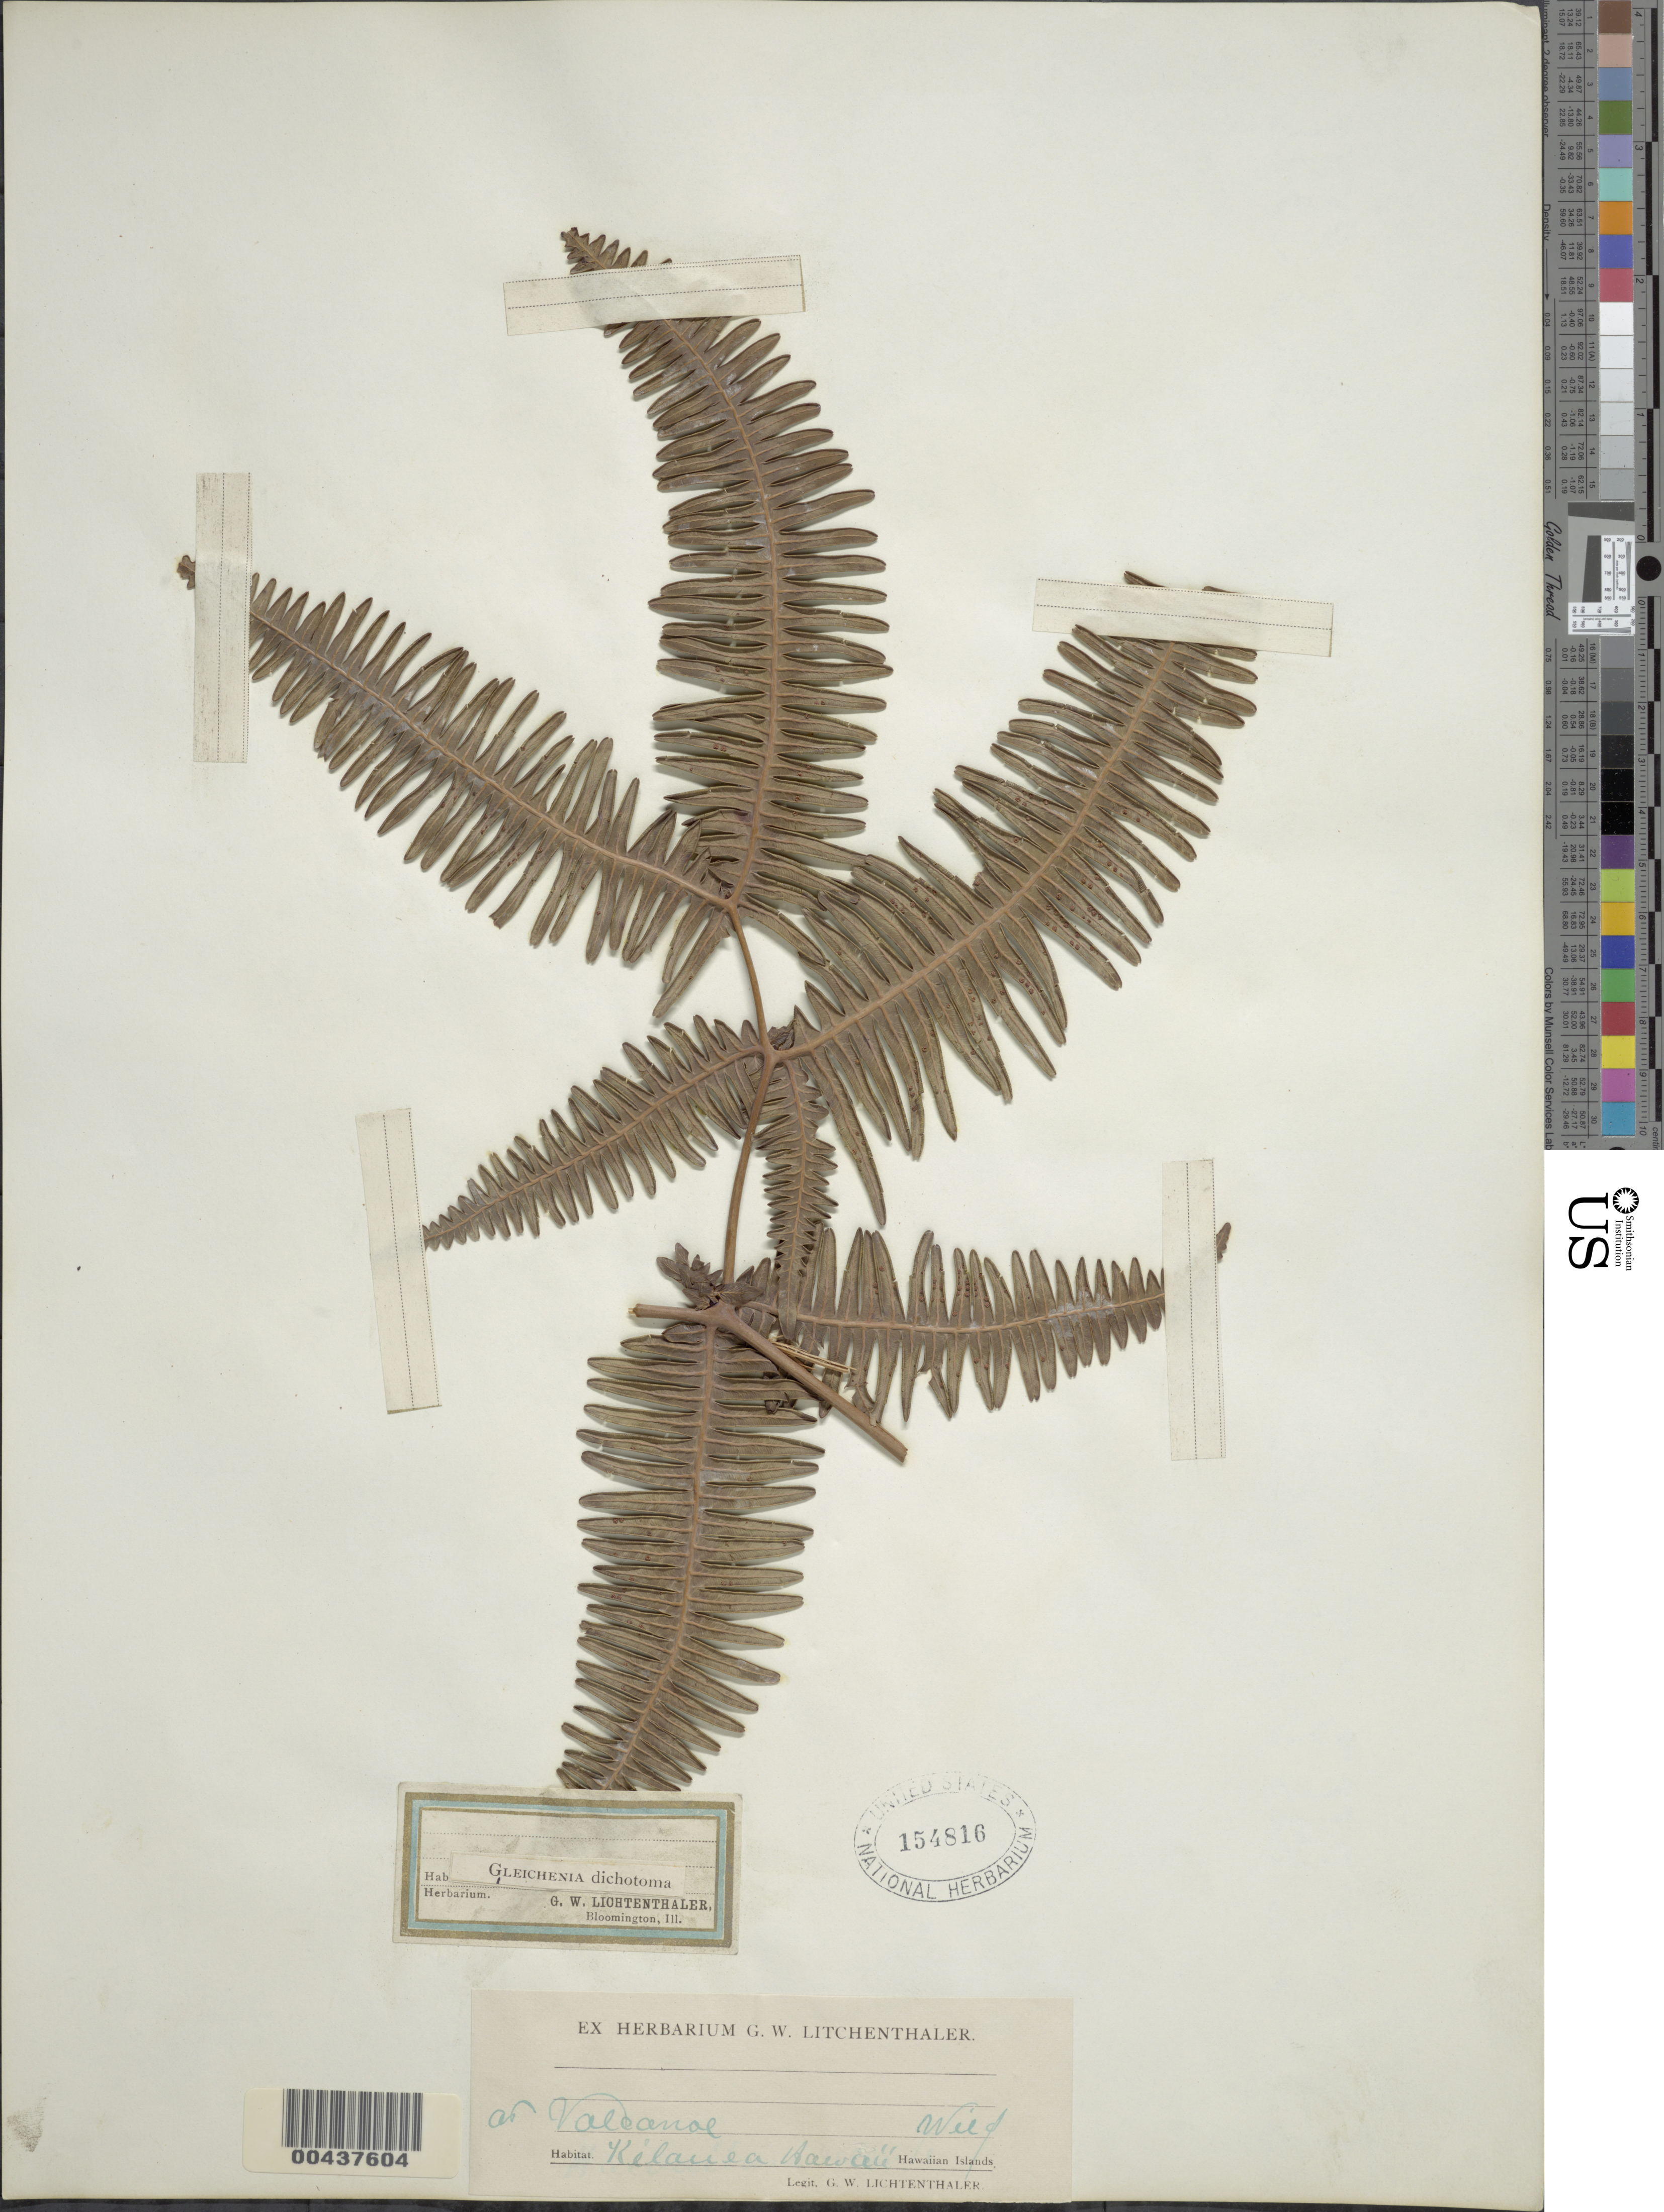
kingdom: Plantae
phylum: Tracheophyta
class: Polypodiopsida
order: Gleicheniales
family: Gleicheniaceae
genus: Dicranopteris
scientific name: Dicranopteris linearis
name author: (Burm. f.) Underw.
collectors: G. Lichtenthaler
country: United States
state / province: Hawaii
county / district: Hawaii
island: Hawaii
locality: Kilauea Hawaii, Hawaiian Islands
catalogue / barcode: US 154816